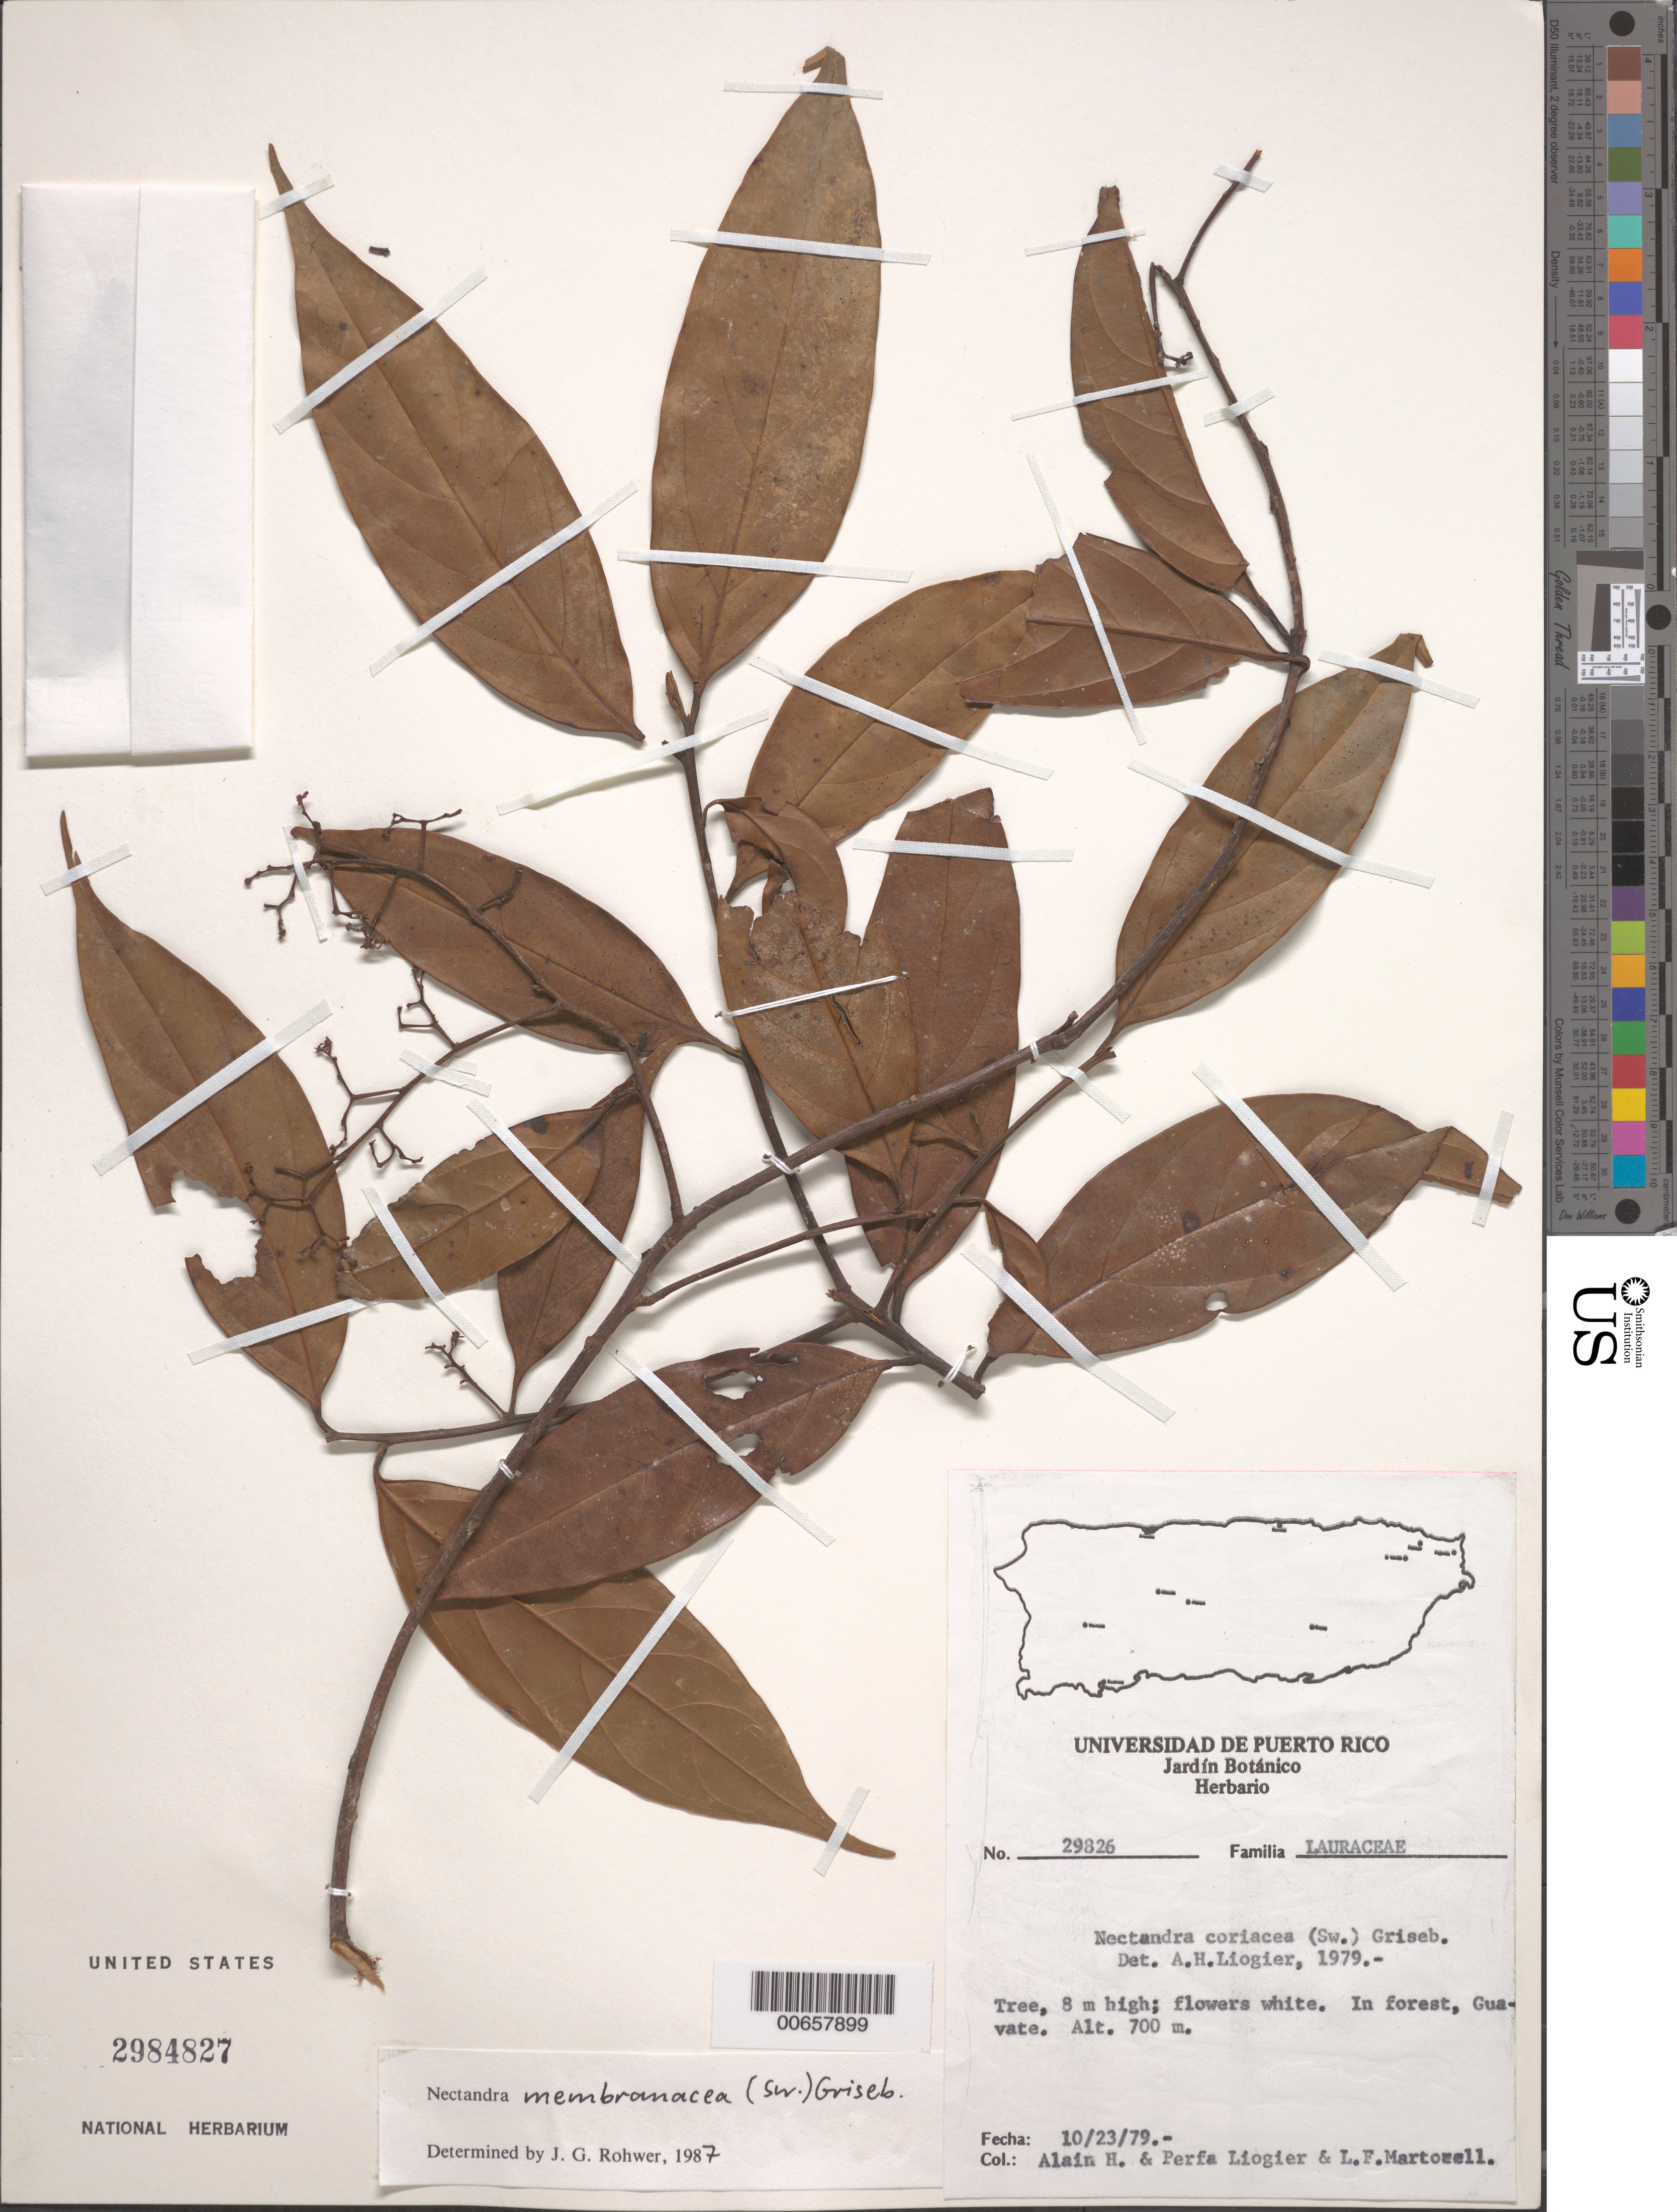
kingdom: Plantae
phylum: Tracheophyta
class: Magnoliopsida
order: Laurales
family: Lauraceae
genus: Nectandra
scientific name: Nectandra membranacea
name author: (Sw.) Griseb.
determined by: Rohwer, J. G.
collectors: A. H. Liogier, M. P. Liogier & L. Martorell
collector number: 29826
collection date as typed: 23 Oct 1979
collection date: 1979-10-23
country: Puerto Rico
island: Greater Antilles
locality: Guavate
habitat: In forest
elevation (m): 700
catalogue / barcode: US 2984827